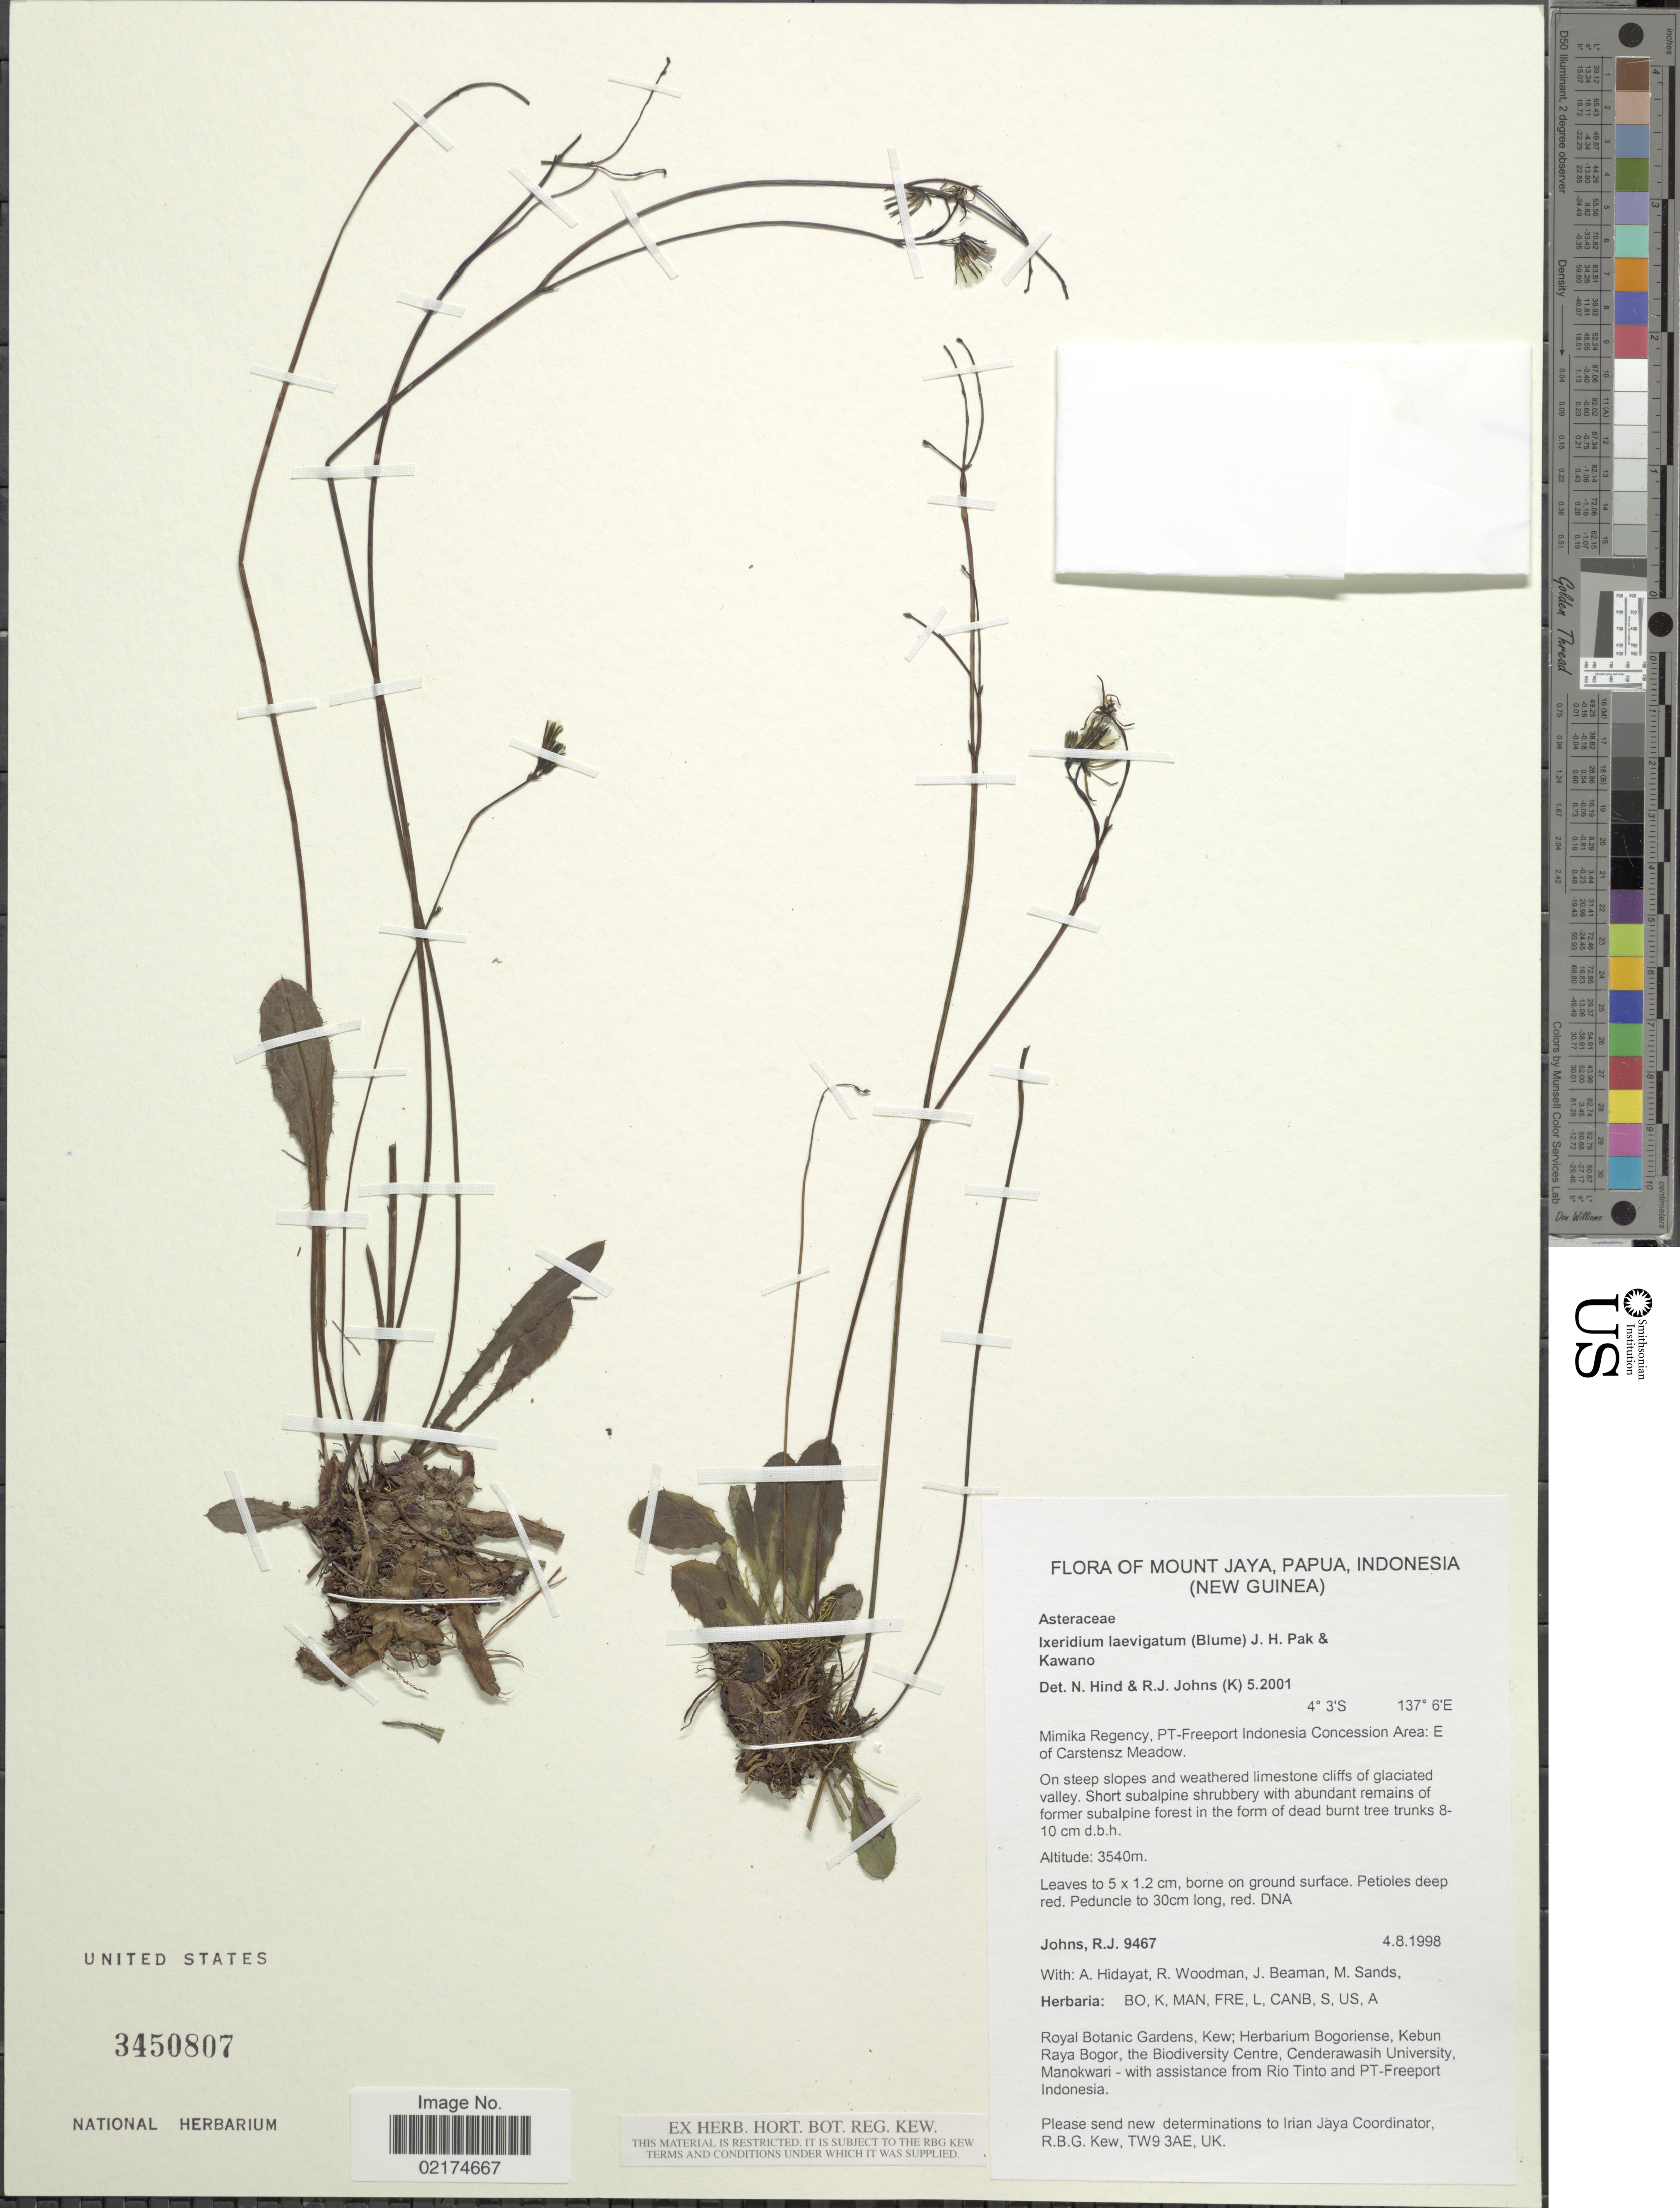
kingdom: Plantae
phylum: Tracheophyta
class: Magnoliopsida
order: Asterales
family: Asteraceae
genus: Ixeridium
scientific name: Ixeridium laevigatum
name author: (Blume) Pak & Kawano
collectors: R. Johns, A. Hidayat, R. Woodman & J. H. Beaman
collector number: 9467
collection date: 1998-08-04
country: Indonesia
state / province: Papua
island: New Guinea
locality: Mount Jaya, Papua, Indonesia (New Guinea), Mimika Regency, PT-Freeport Indonesia Concession Area: E of Carstensz Meadow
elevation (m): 3540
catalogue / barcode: US 3450807